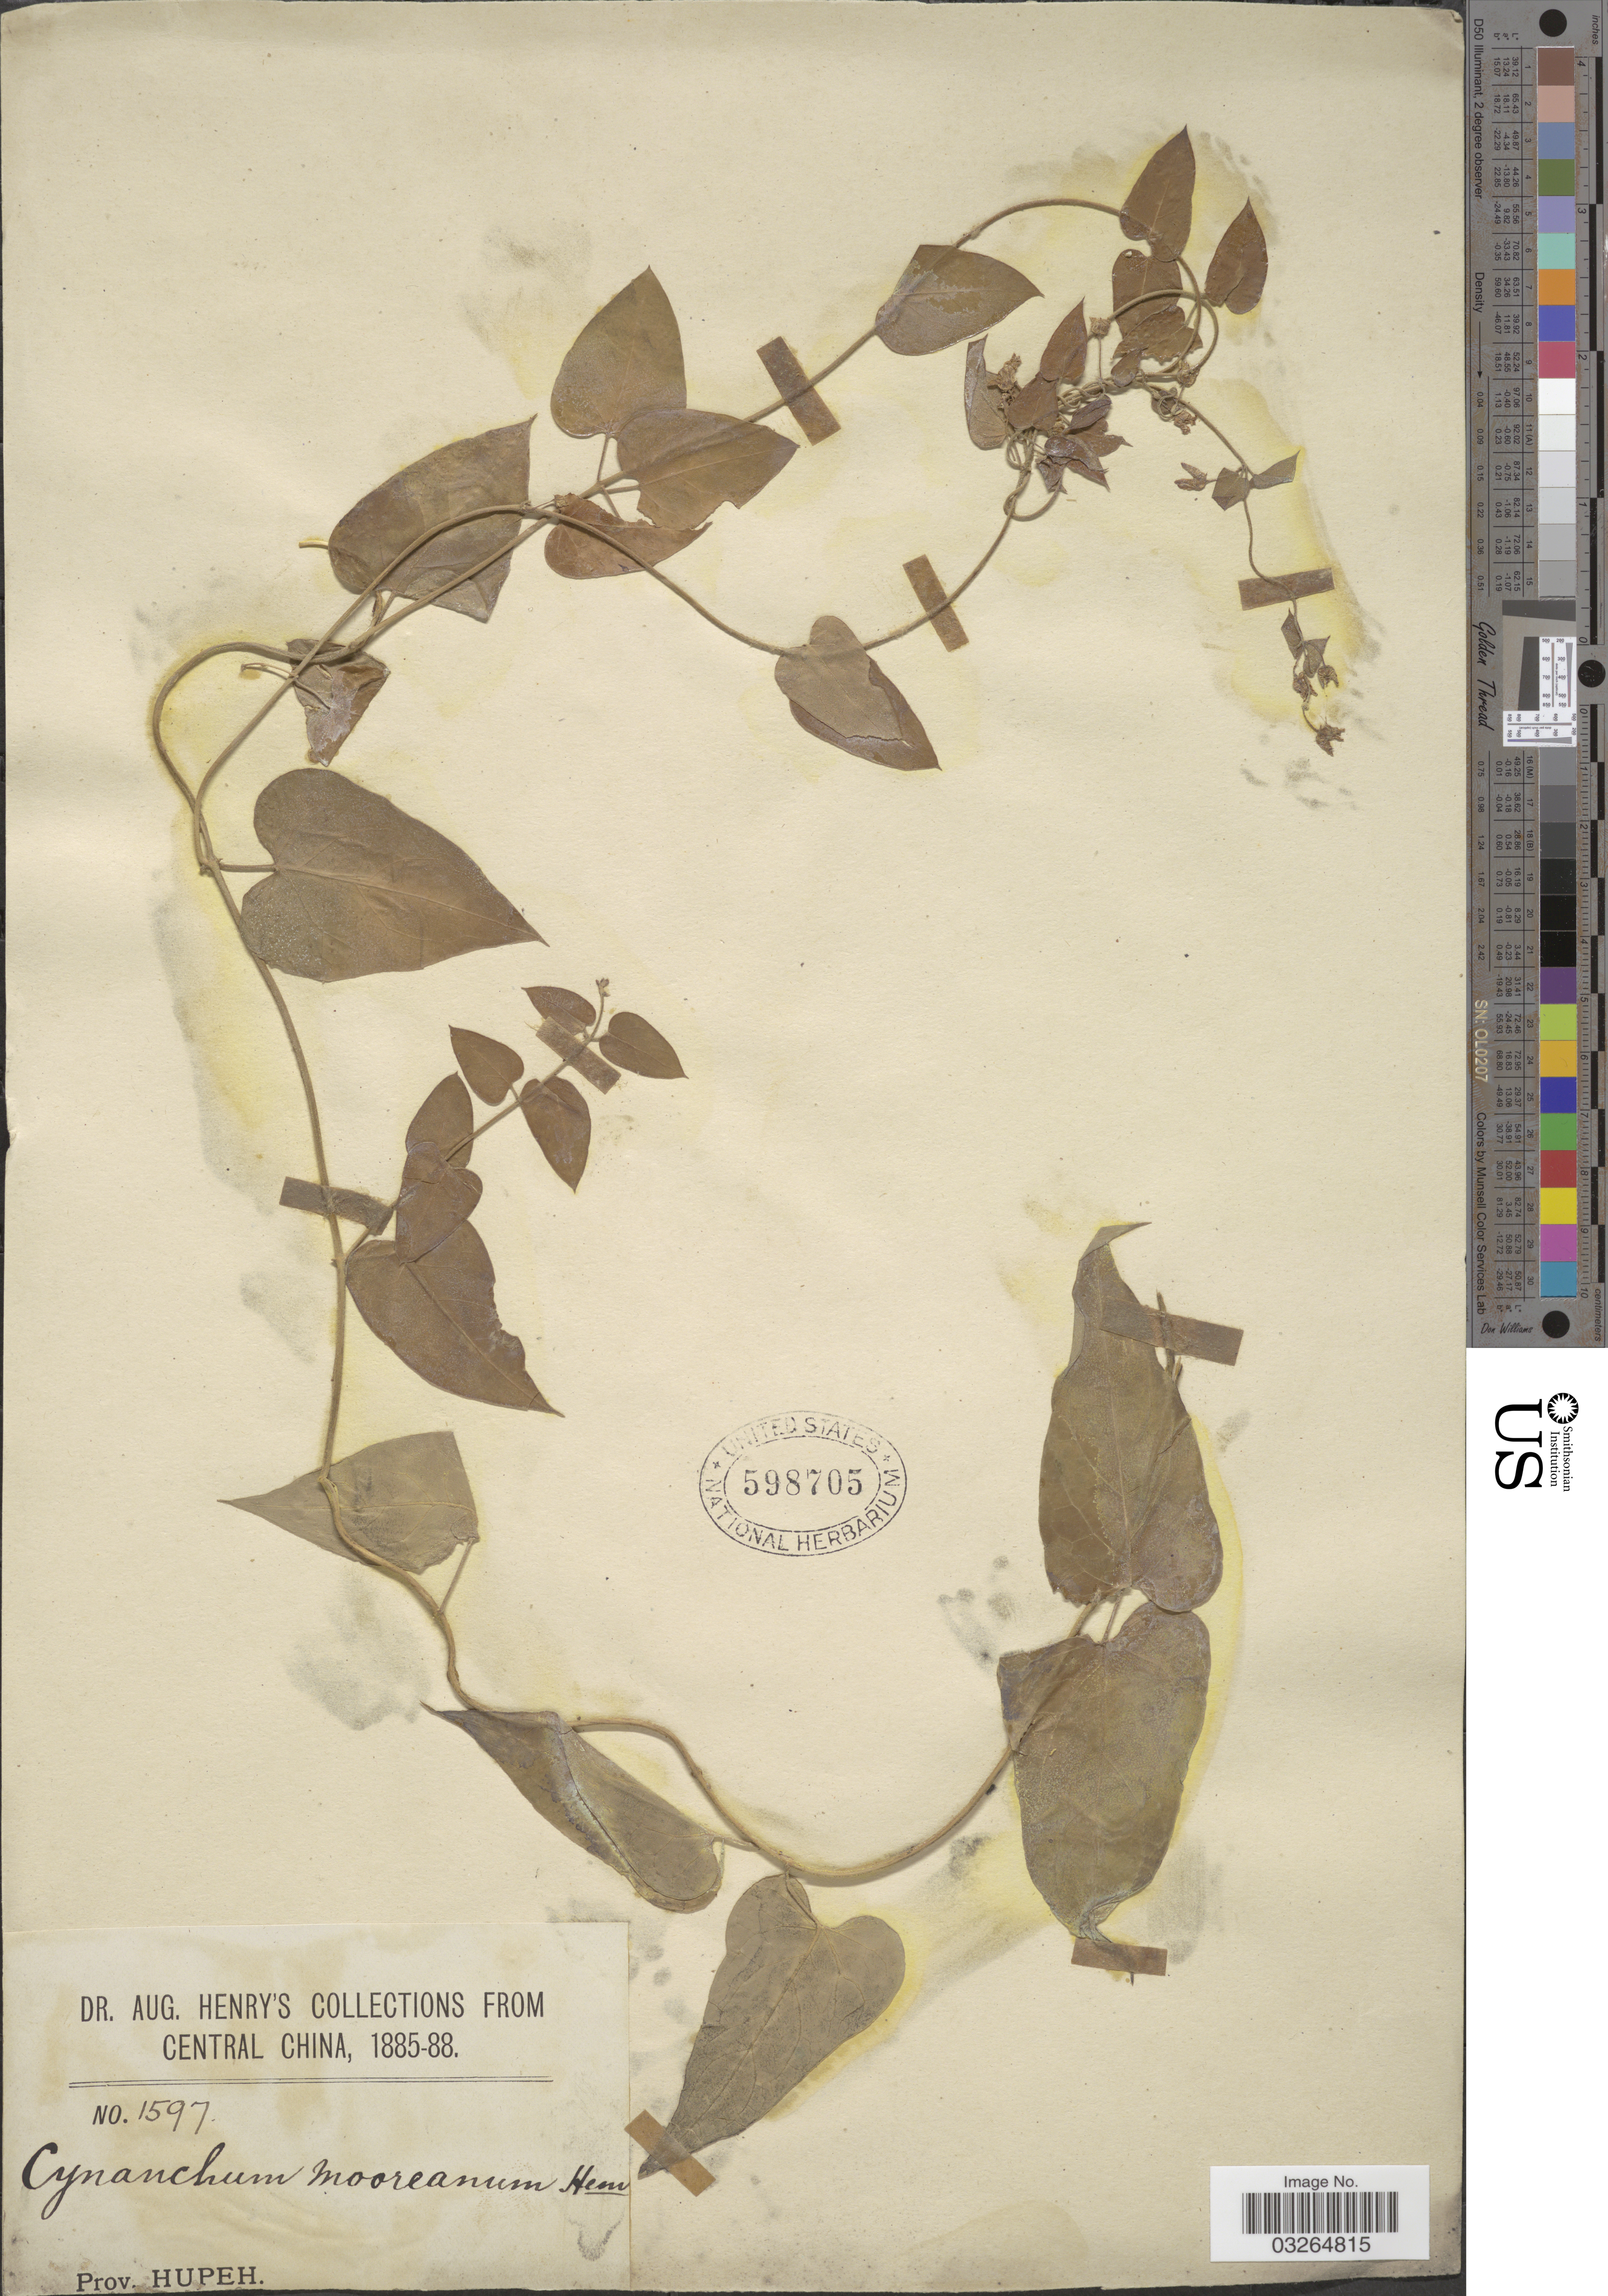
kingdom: Plantae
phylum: Tracheophyta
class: Magnoliopsida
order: Gentianales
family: Apocynaceae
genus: Cynanchum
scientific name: Cynanchum mooreanum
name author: Hemsl.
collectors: A. Henry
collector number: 1597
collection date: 1885/1888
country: China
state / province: Hubei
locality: Central China. Prov. Hupeh.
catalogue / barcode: US 598705